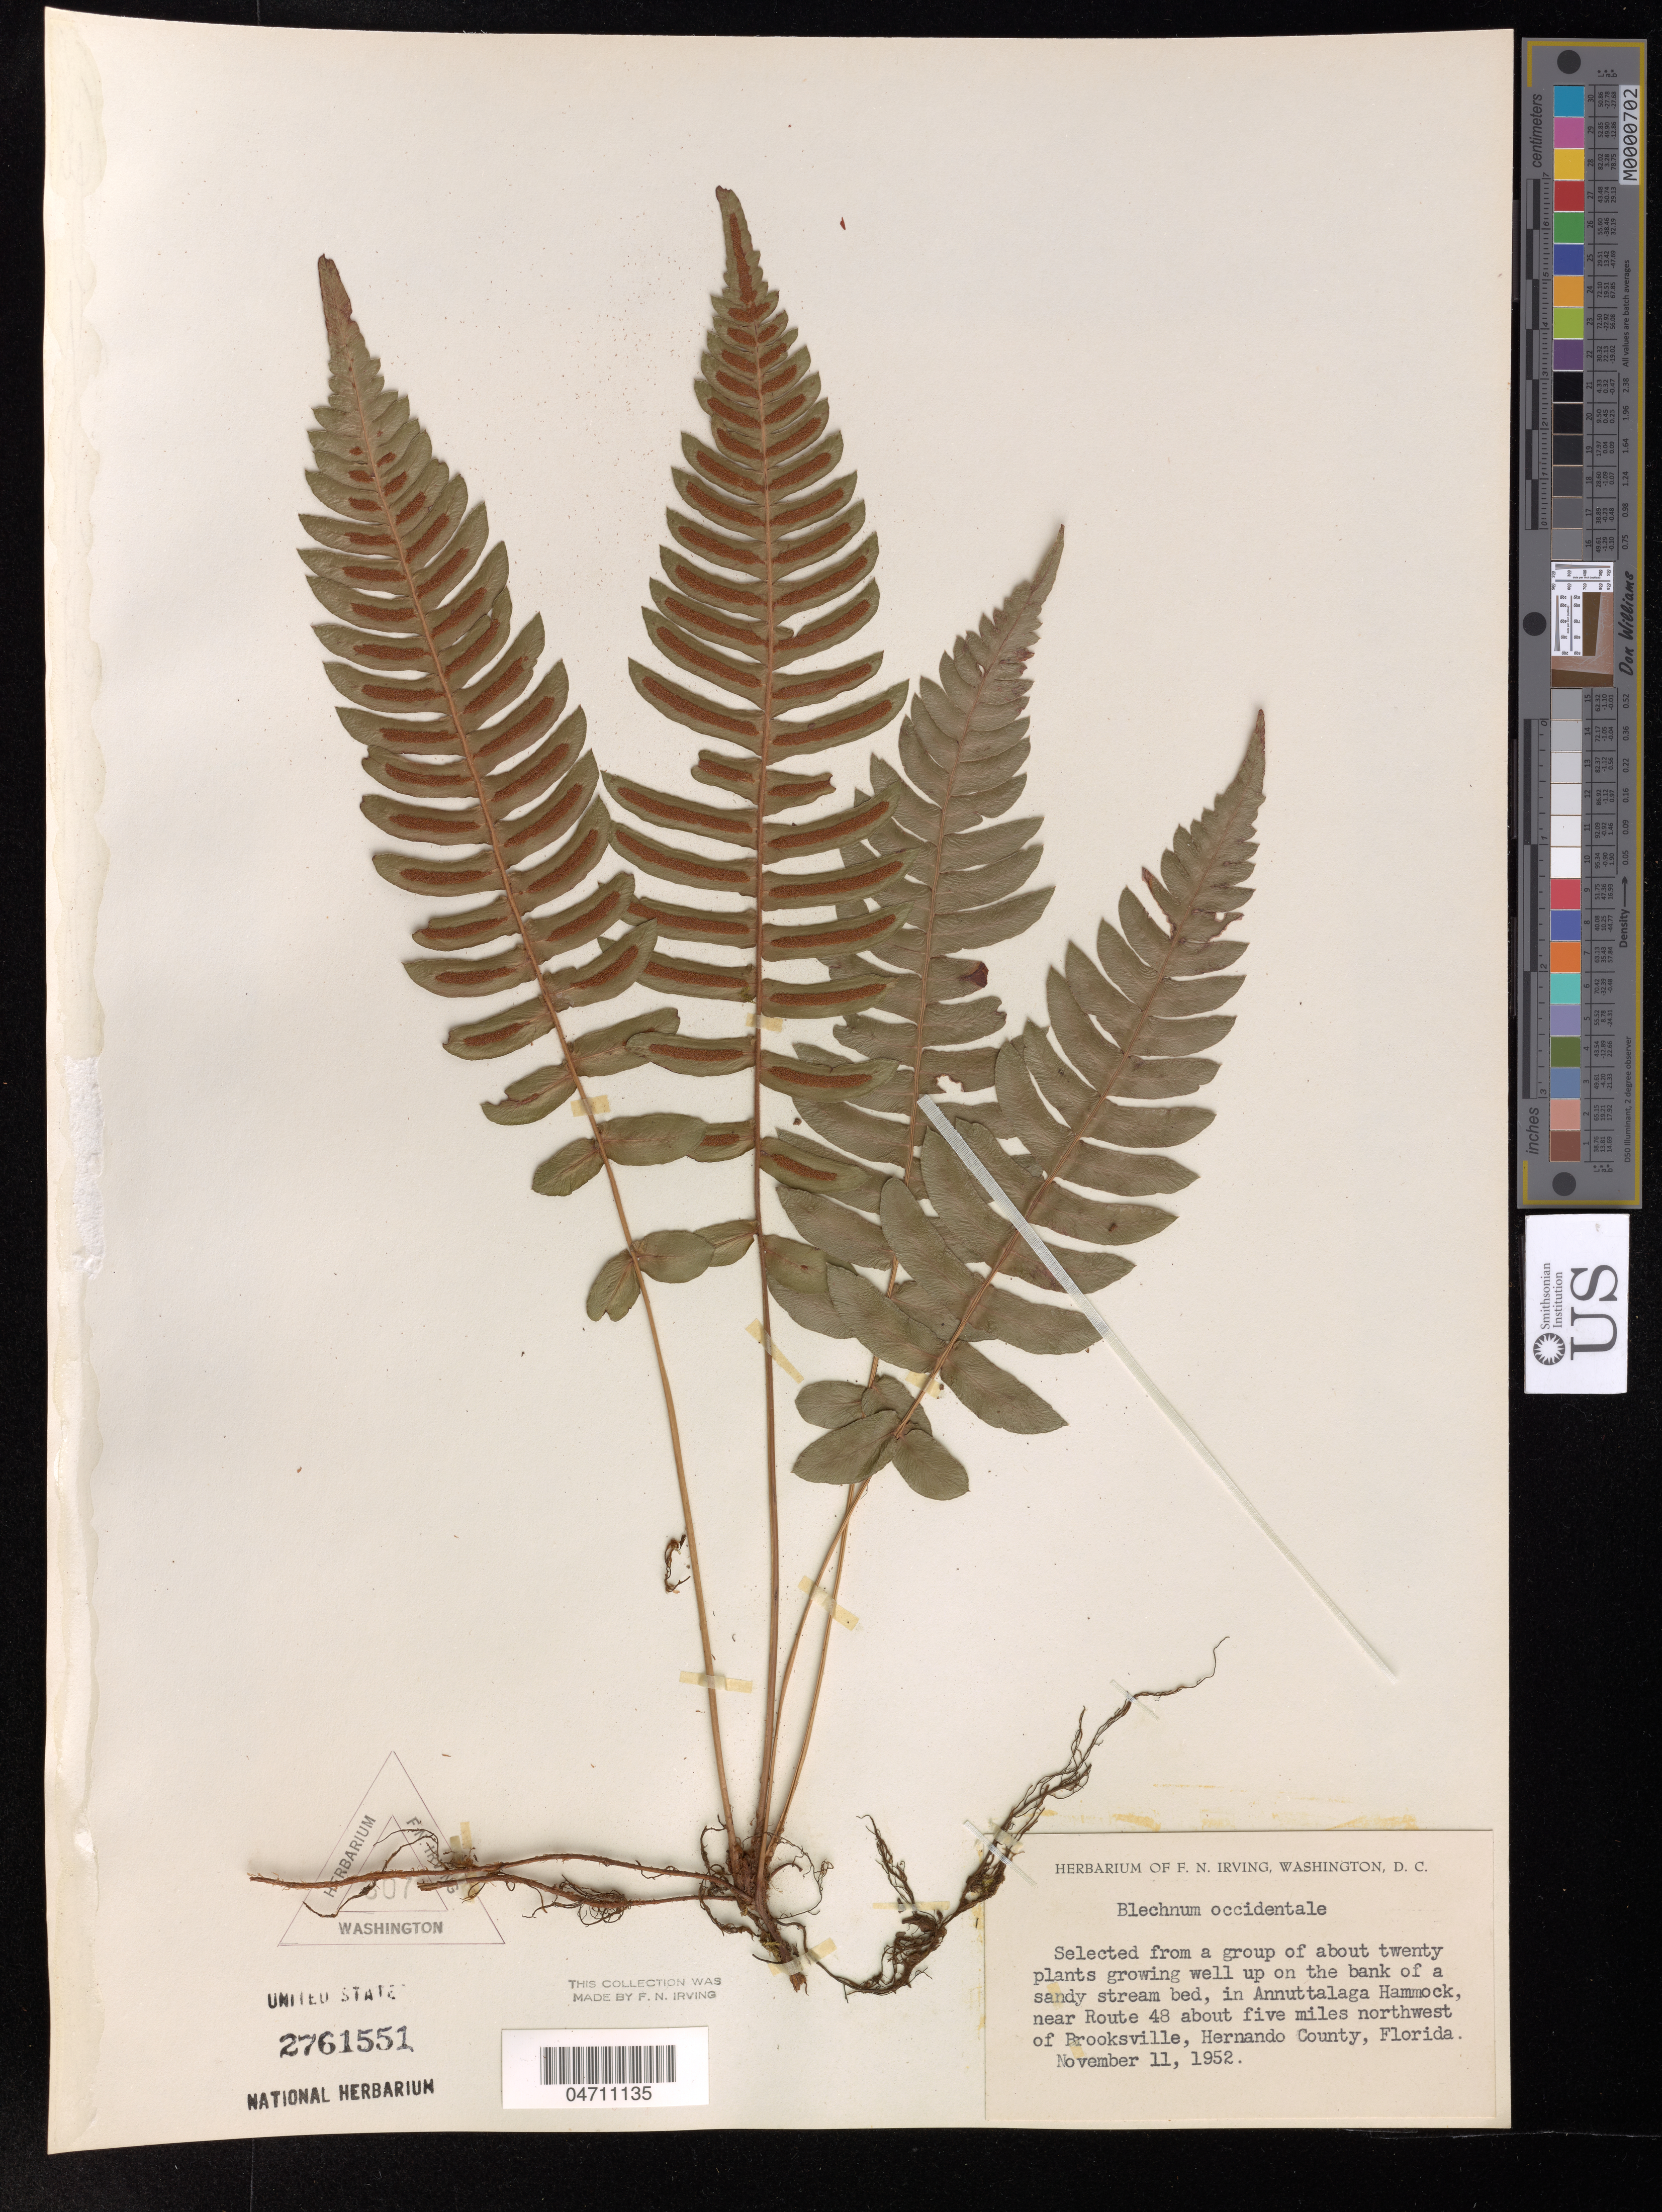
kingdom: Plantae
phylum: Tracheophyta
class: Polypodiopsida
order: Polypodiales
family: Blechnaceae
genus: Blechnum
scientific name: Blechnum occidentale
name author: L.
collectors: F. Irving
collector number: !07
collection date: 1952-11-11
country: United States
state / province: Florida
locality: In Annuttalaga Hammock, near Route 48 about five miles northwest of Brooksville, Hernando County.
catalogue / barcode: US 2761551